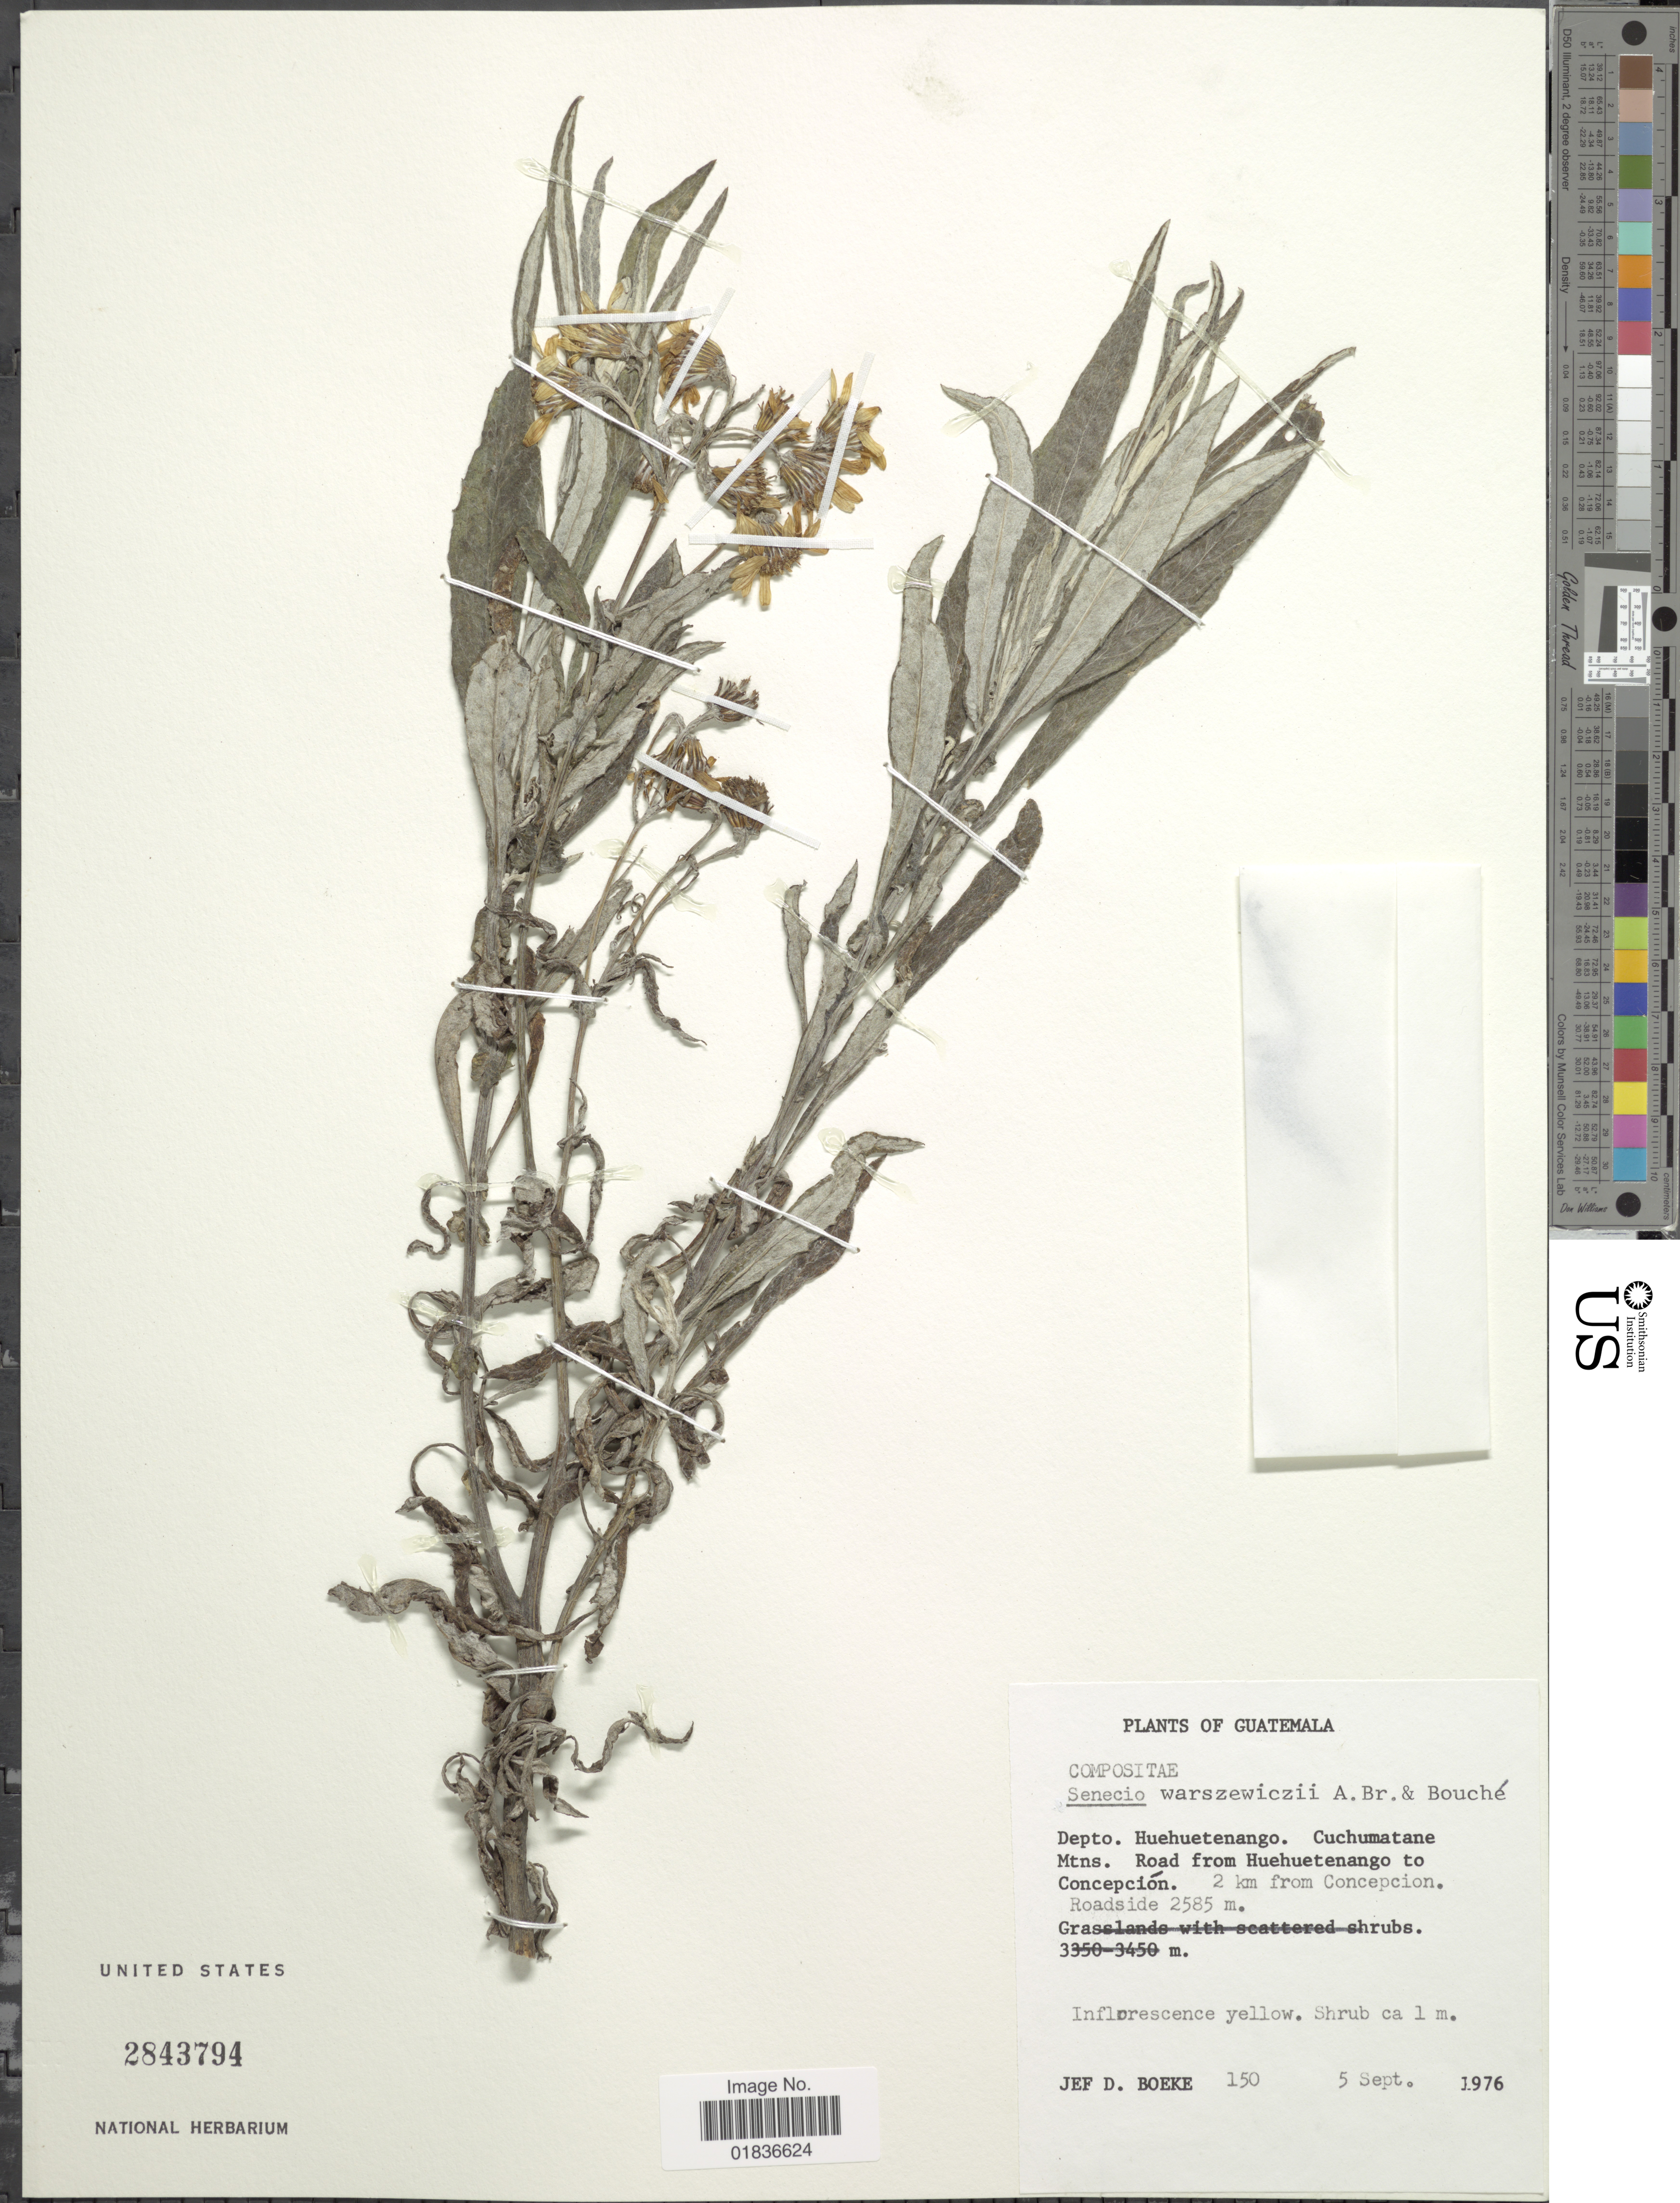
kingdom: Plantae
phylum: Tracheophyta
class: Magnoliopsida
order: Asterales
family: Asteraceae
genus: Senecio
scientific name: Senecio warszewiczii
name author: A. Braun & Bouché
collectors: J. D. Boeke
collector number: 150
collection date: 1976-09-05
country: Guatemala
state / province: Huehuetenango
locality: Depto. Huehuetenango. Cuchumatane Mtns. Road from Huehuetenango to Concepion. 2 km from Concepcion.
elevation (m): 2585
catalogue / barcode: US 2843794